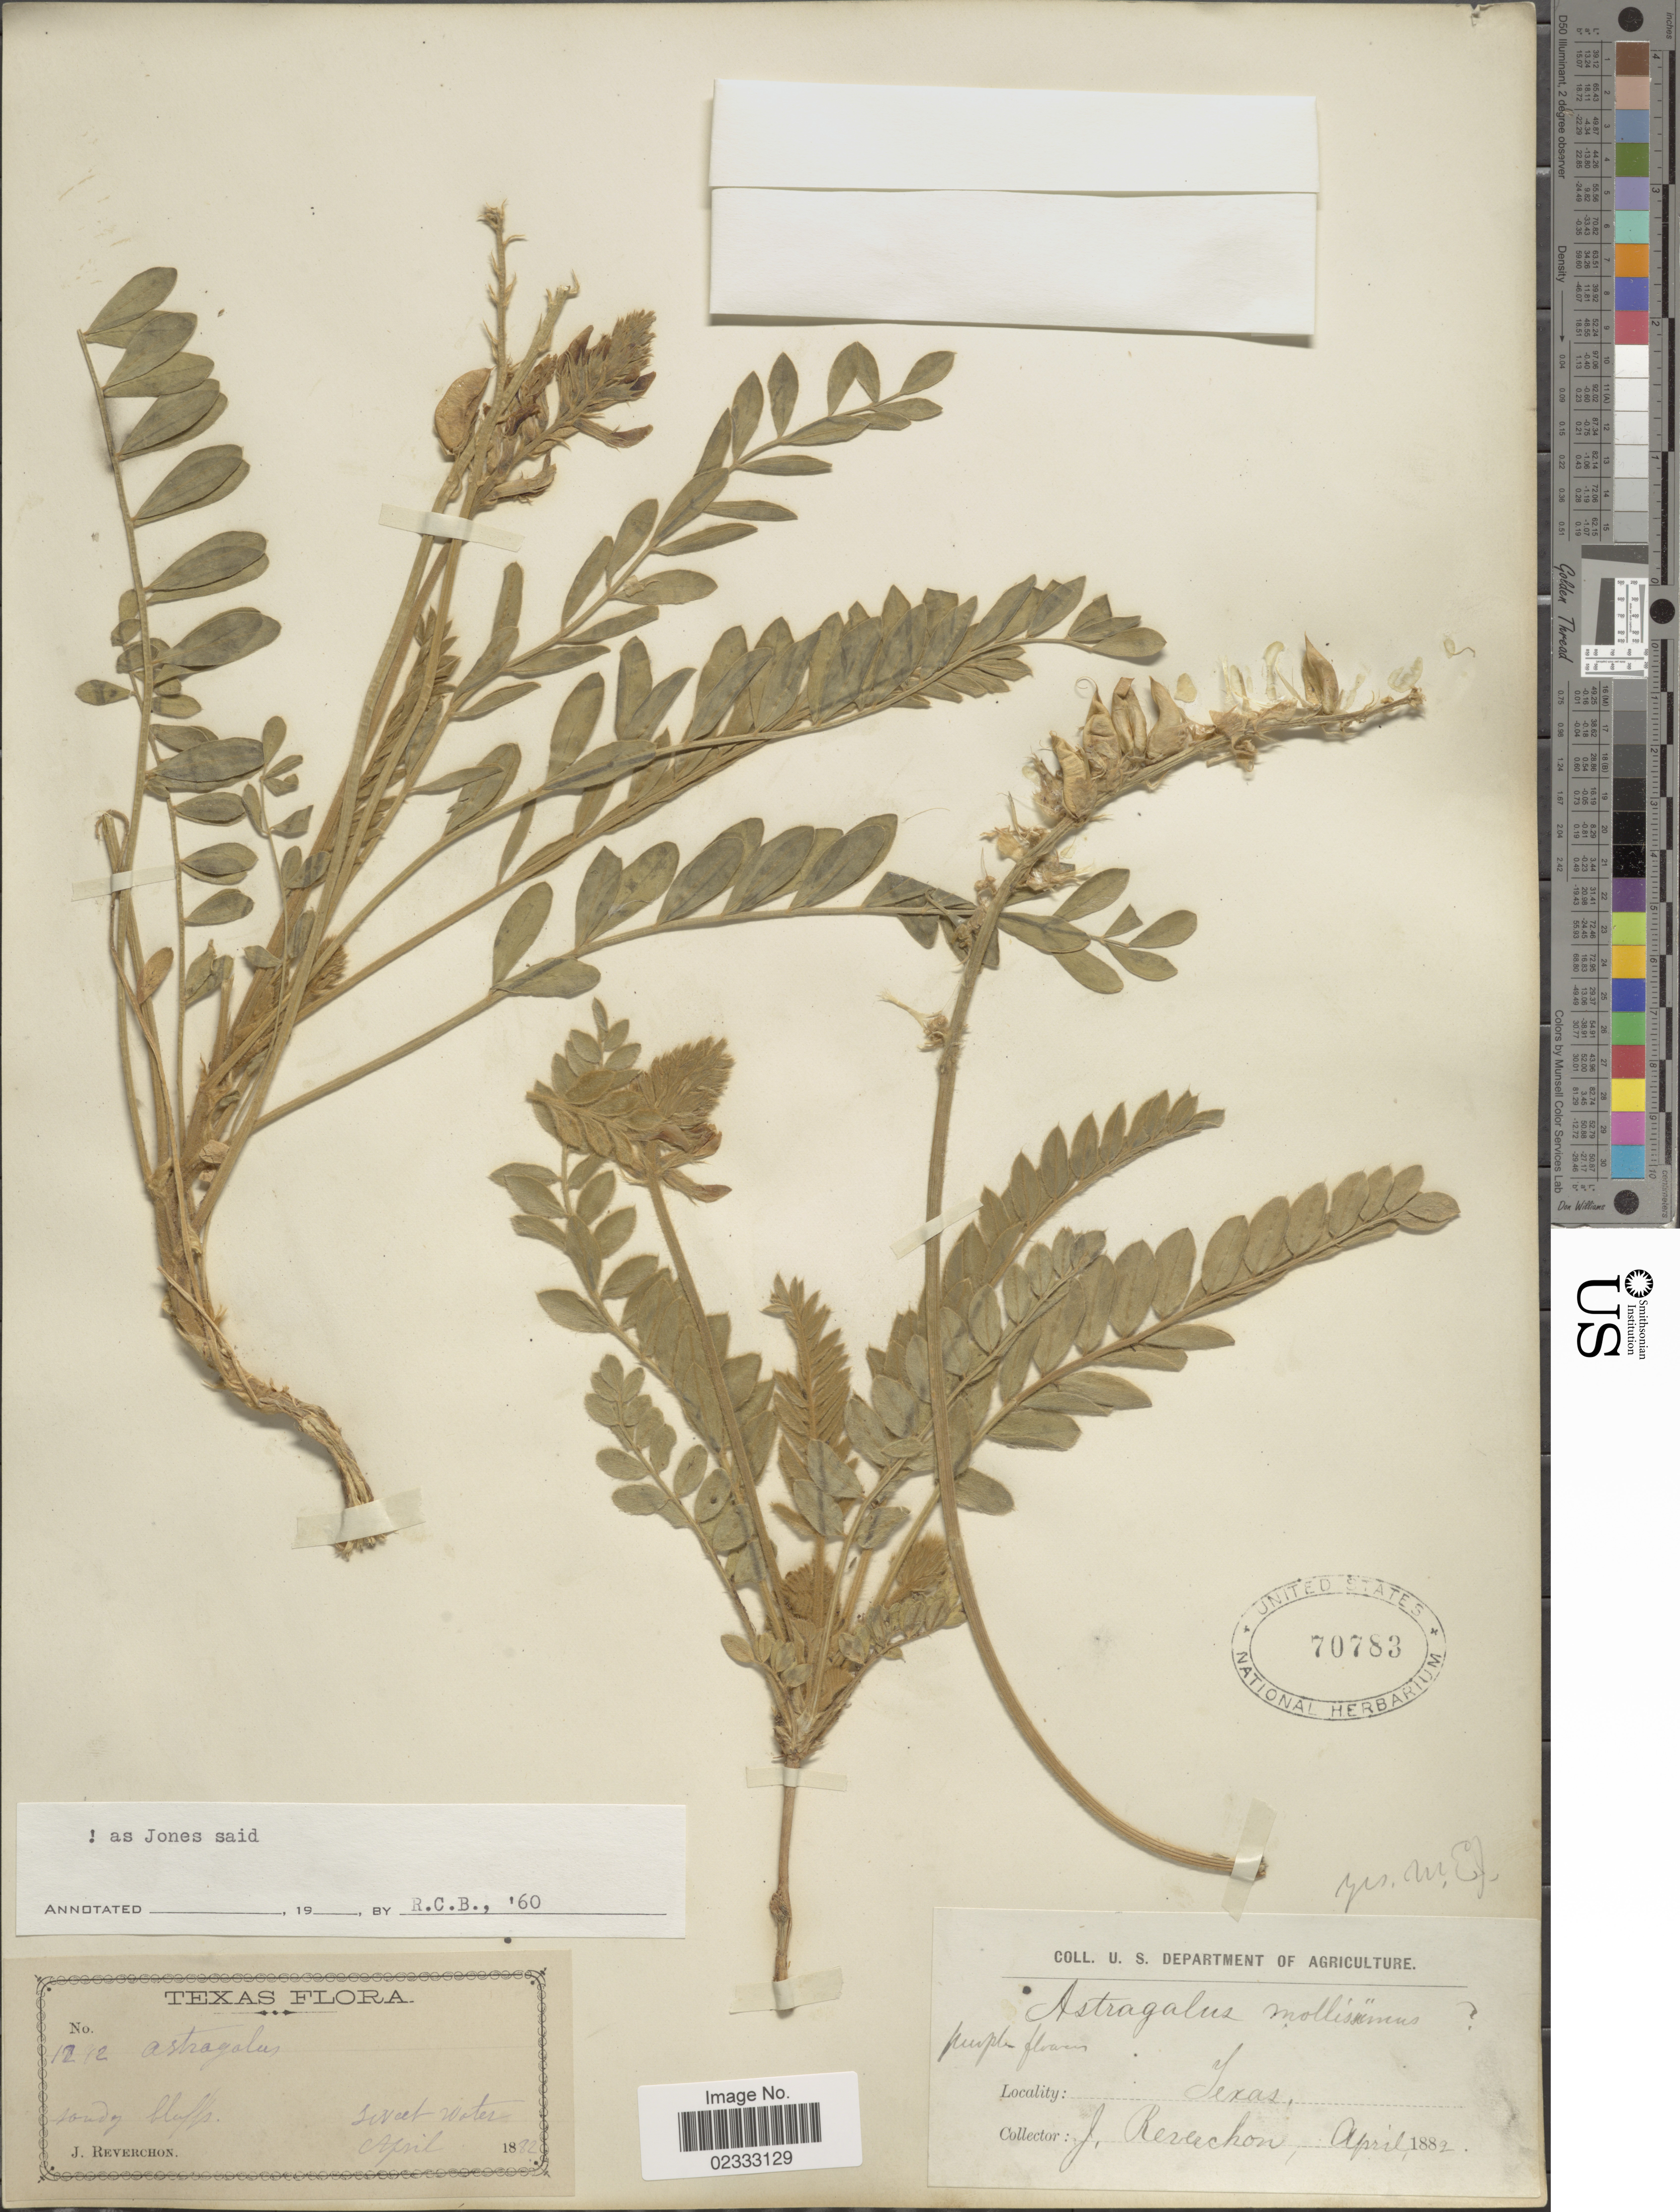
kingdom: Plantae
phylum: Tracheophyta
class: Magnoliopsida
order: Fabales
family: Fabaceae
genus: Astragalus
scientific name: Astragalus mollissimus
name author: Torr.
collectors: J. Reverchon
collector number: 1292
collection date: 1882-04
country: United States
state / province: Texas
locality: Texas Sweet water.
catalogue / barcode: US 70783